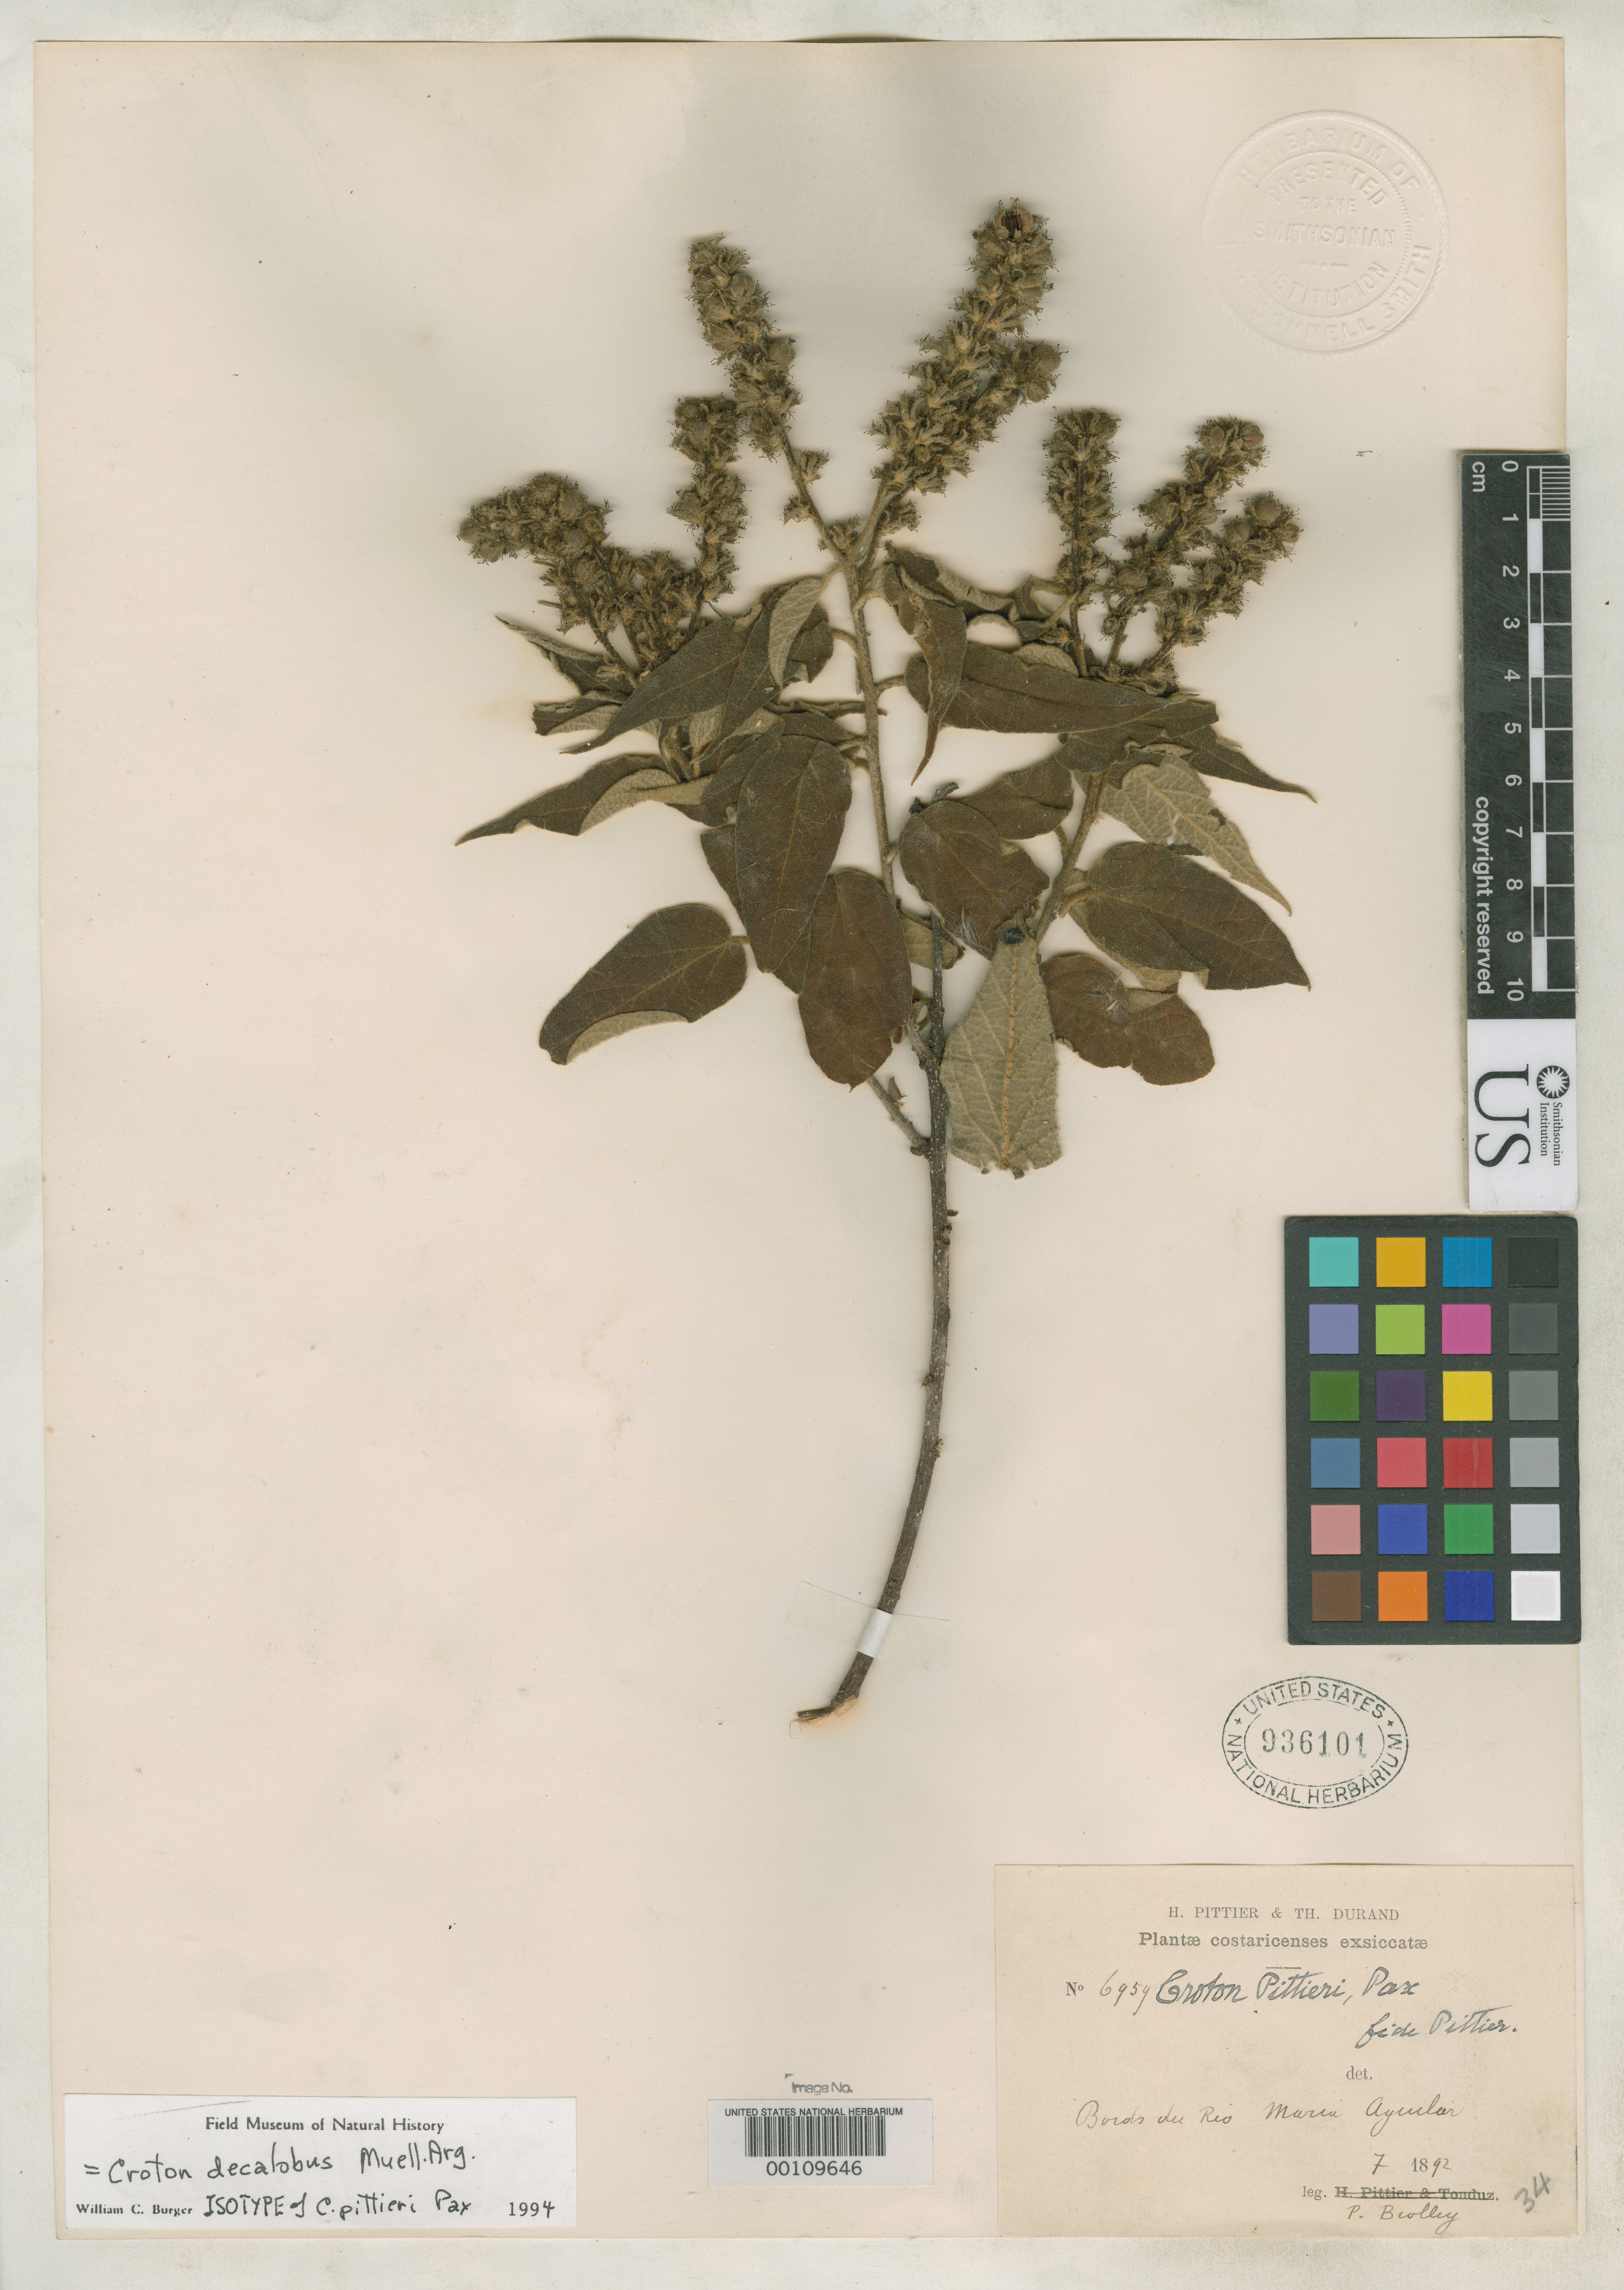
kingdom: Plantae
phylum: Tracheophyta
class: Magnoliopsida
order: Malpighiales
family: Euphorbiaceae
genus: Croton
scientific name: Croton pittieri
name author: Pax in Pittier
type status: Isotype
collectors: P. Biolley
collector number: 6959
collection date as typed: Jul 1892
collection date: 1892-07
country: Costa Rica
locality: Bords des Rio Maria Ayular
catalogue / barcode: US 936101